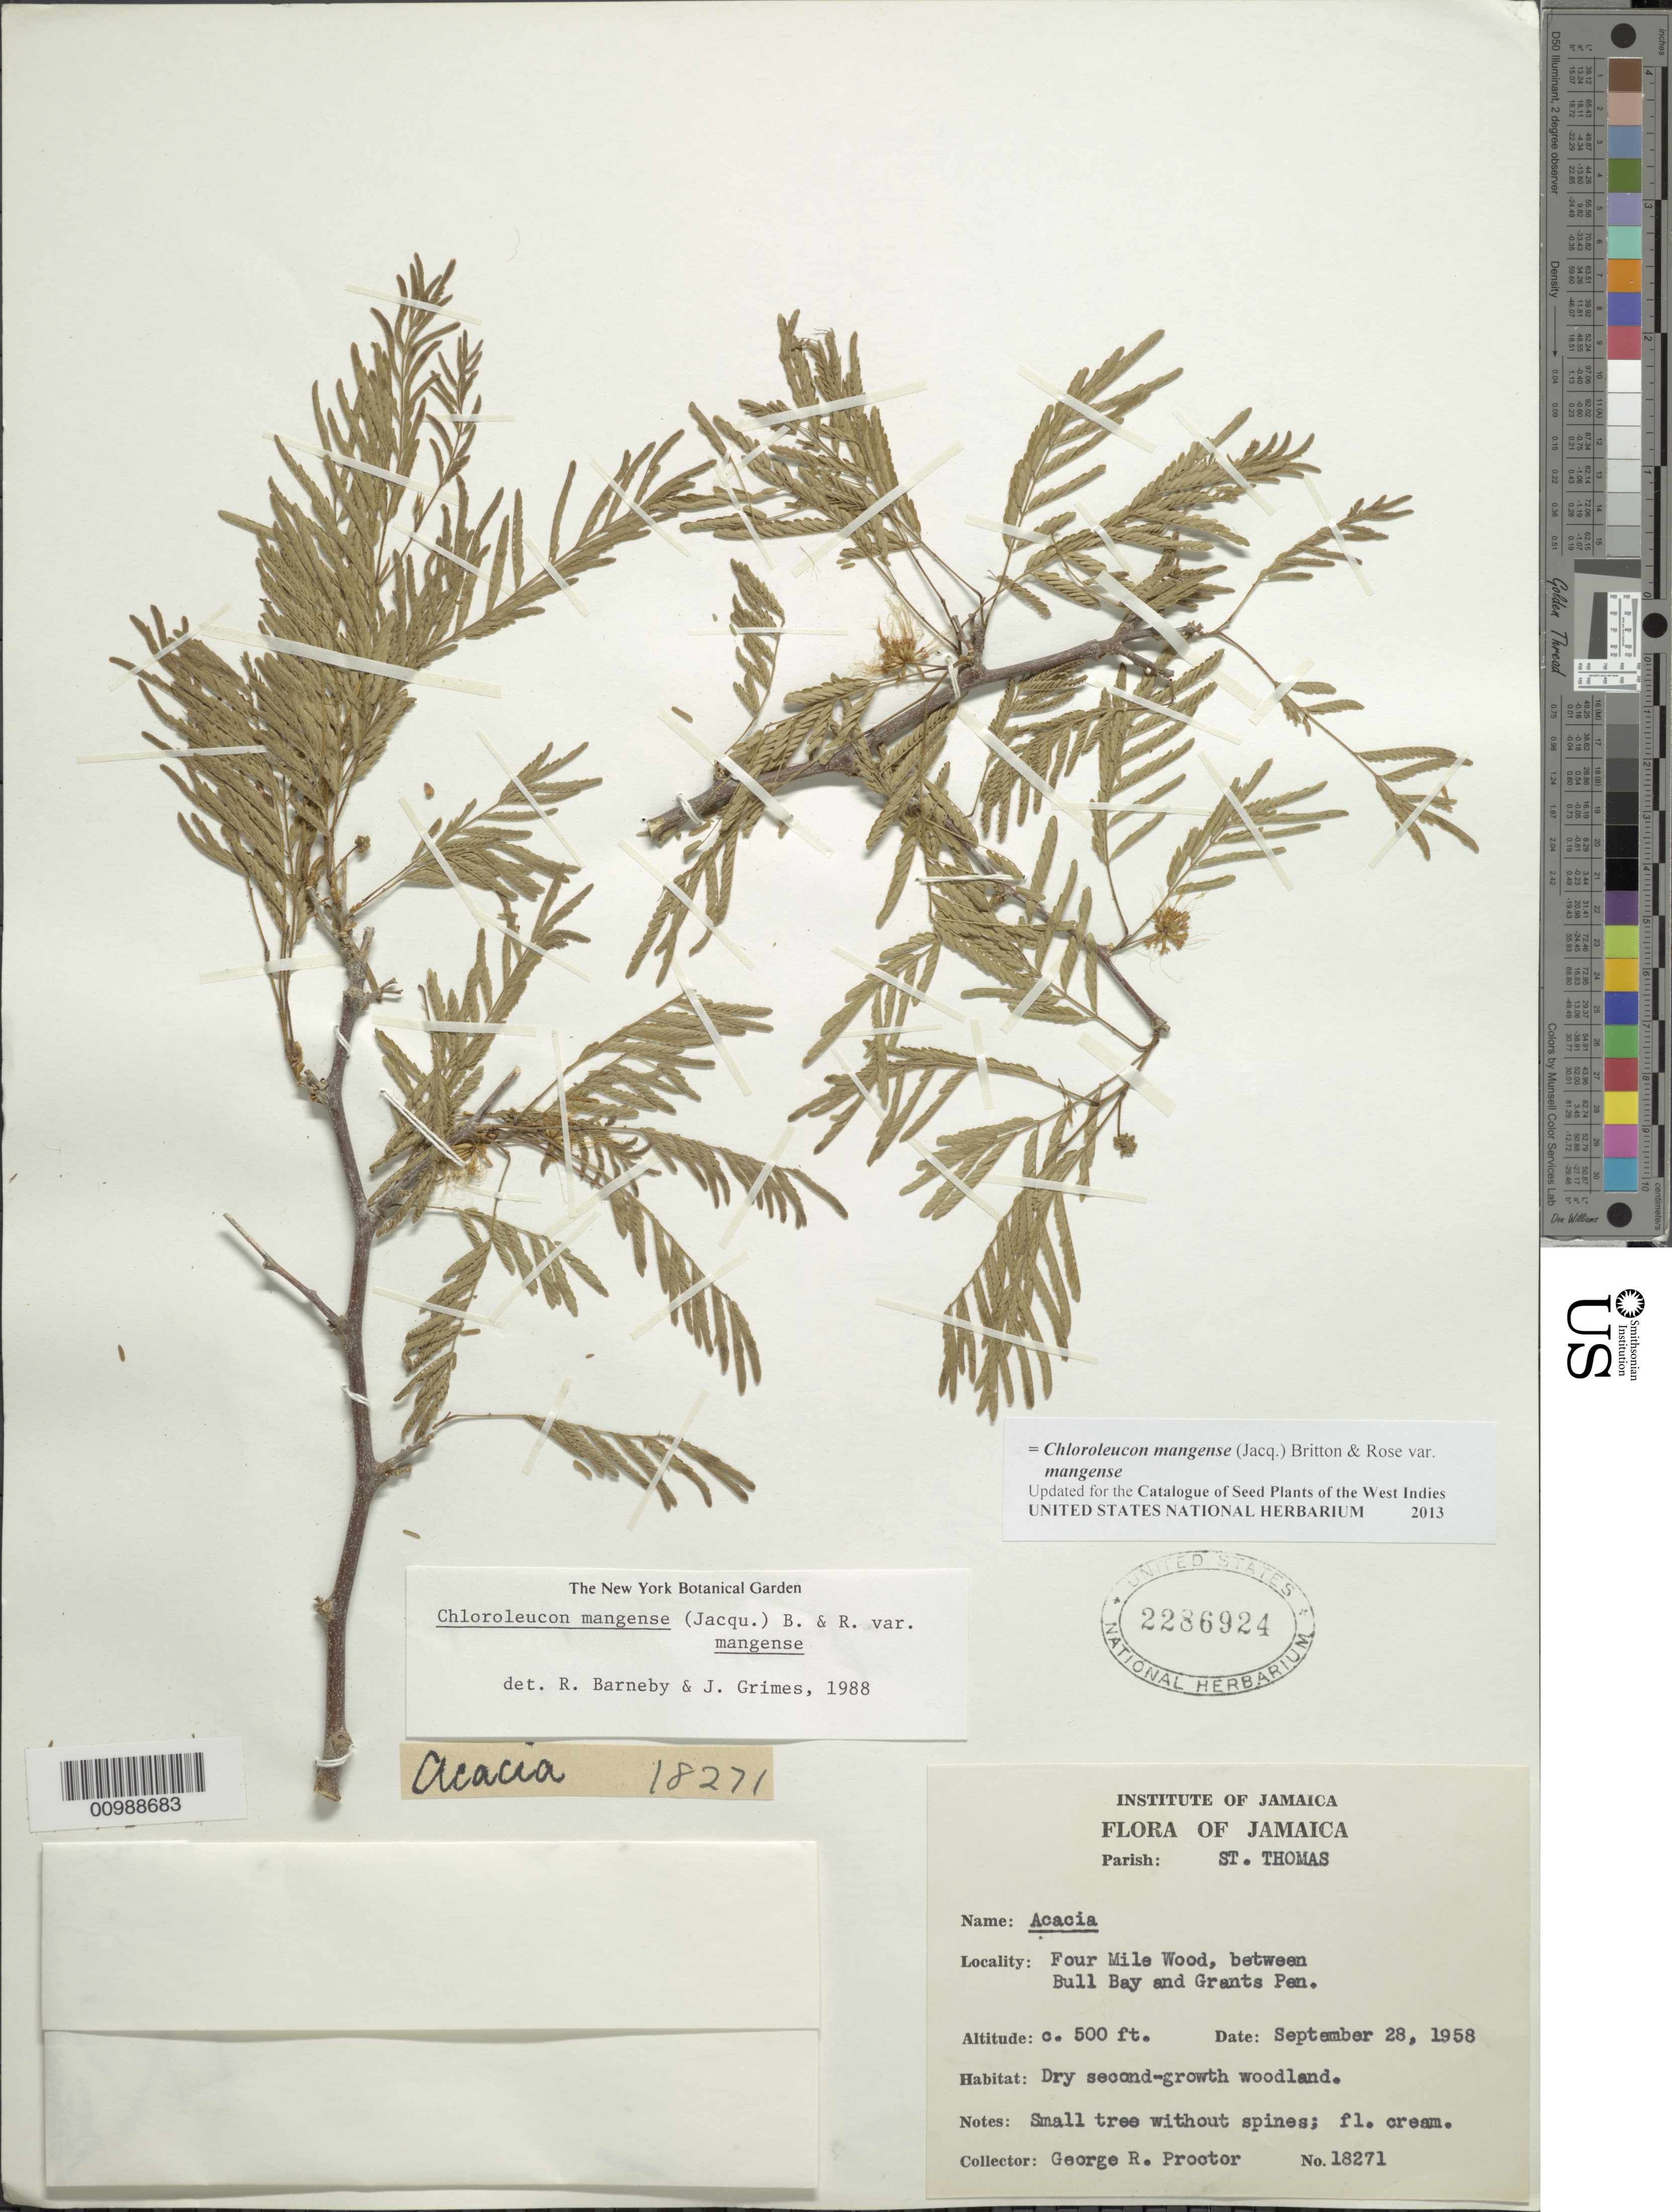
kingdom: Plantae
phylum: Tracheophyta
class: Magnoliopsida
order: Fabales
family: Fabaceae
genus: Chloroleucon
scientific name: Chloroleucon mangense var. mangense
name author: (Jacq.) Britton & Rose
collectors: G. R. Proctor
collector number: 18271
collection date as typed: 28 Sep 1958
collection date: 1958-09-28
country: Jamaica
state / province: Saint Thomas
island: Jamaica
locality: Four Mile Wood, between Bull Bay and Grants Pen.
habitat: Dry second growth woodland.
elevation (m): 152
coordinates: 0 N, 0 E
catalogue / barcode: US 2286924